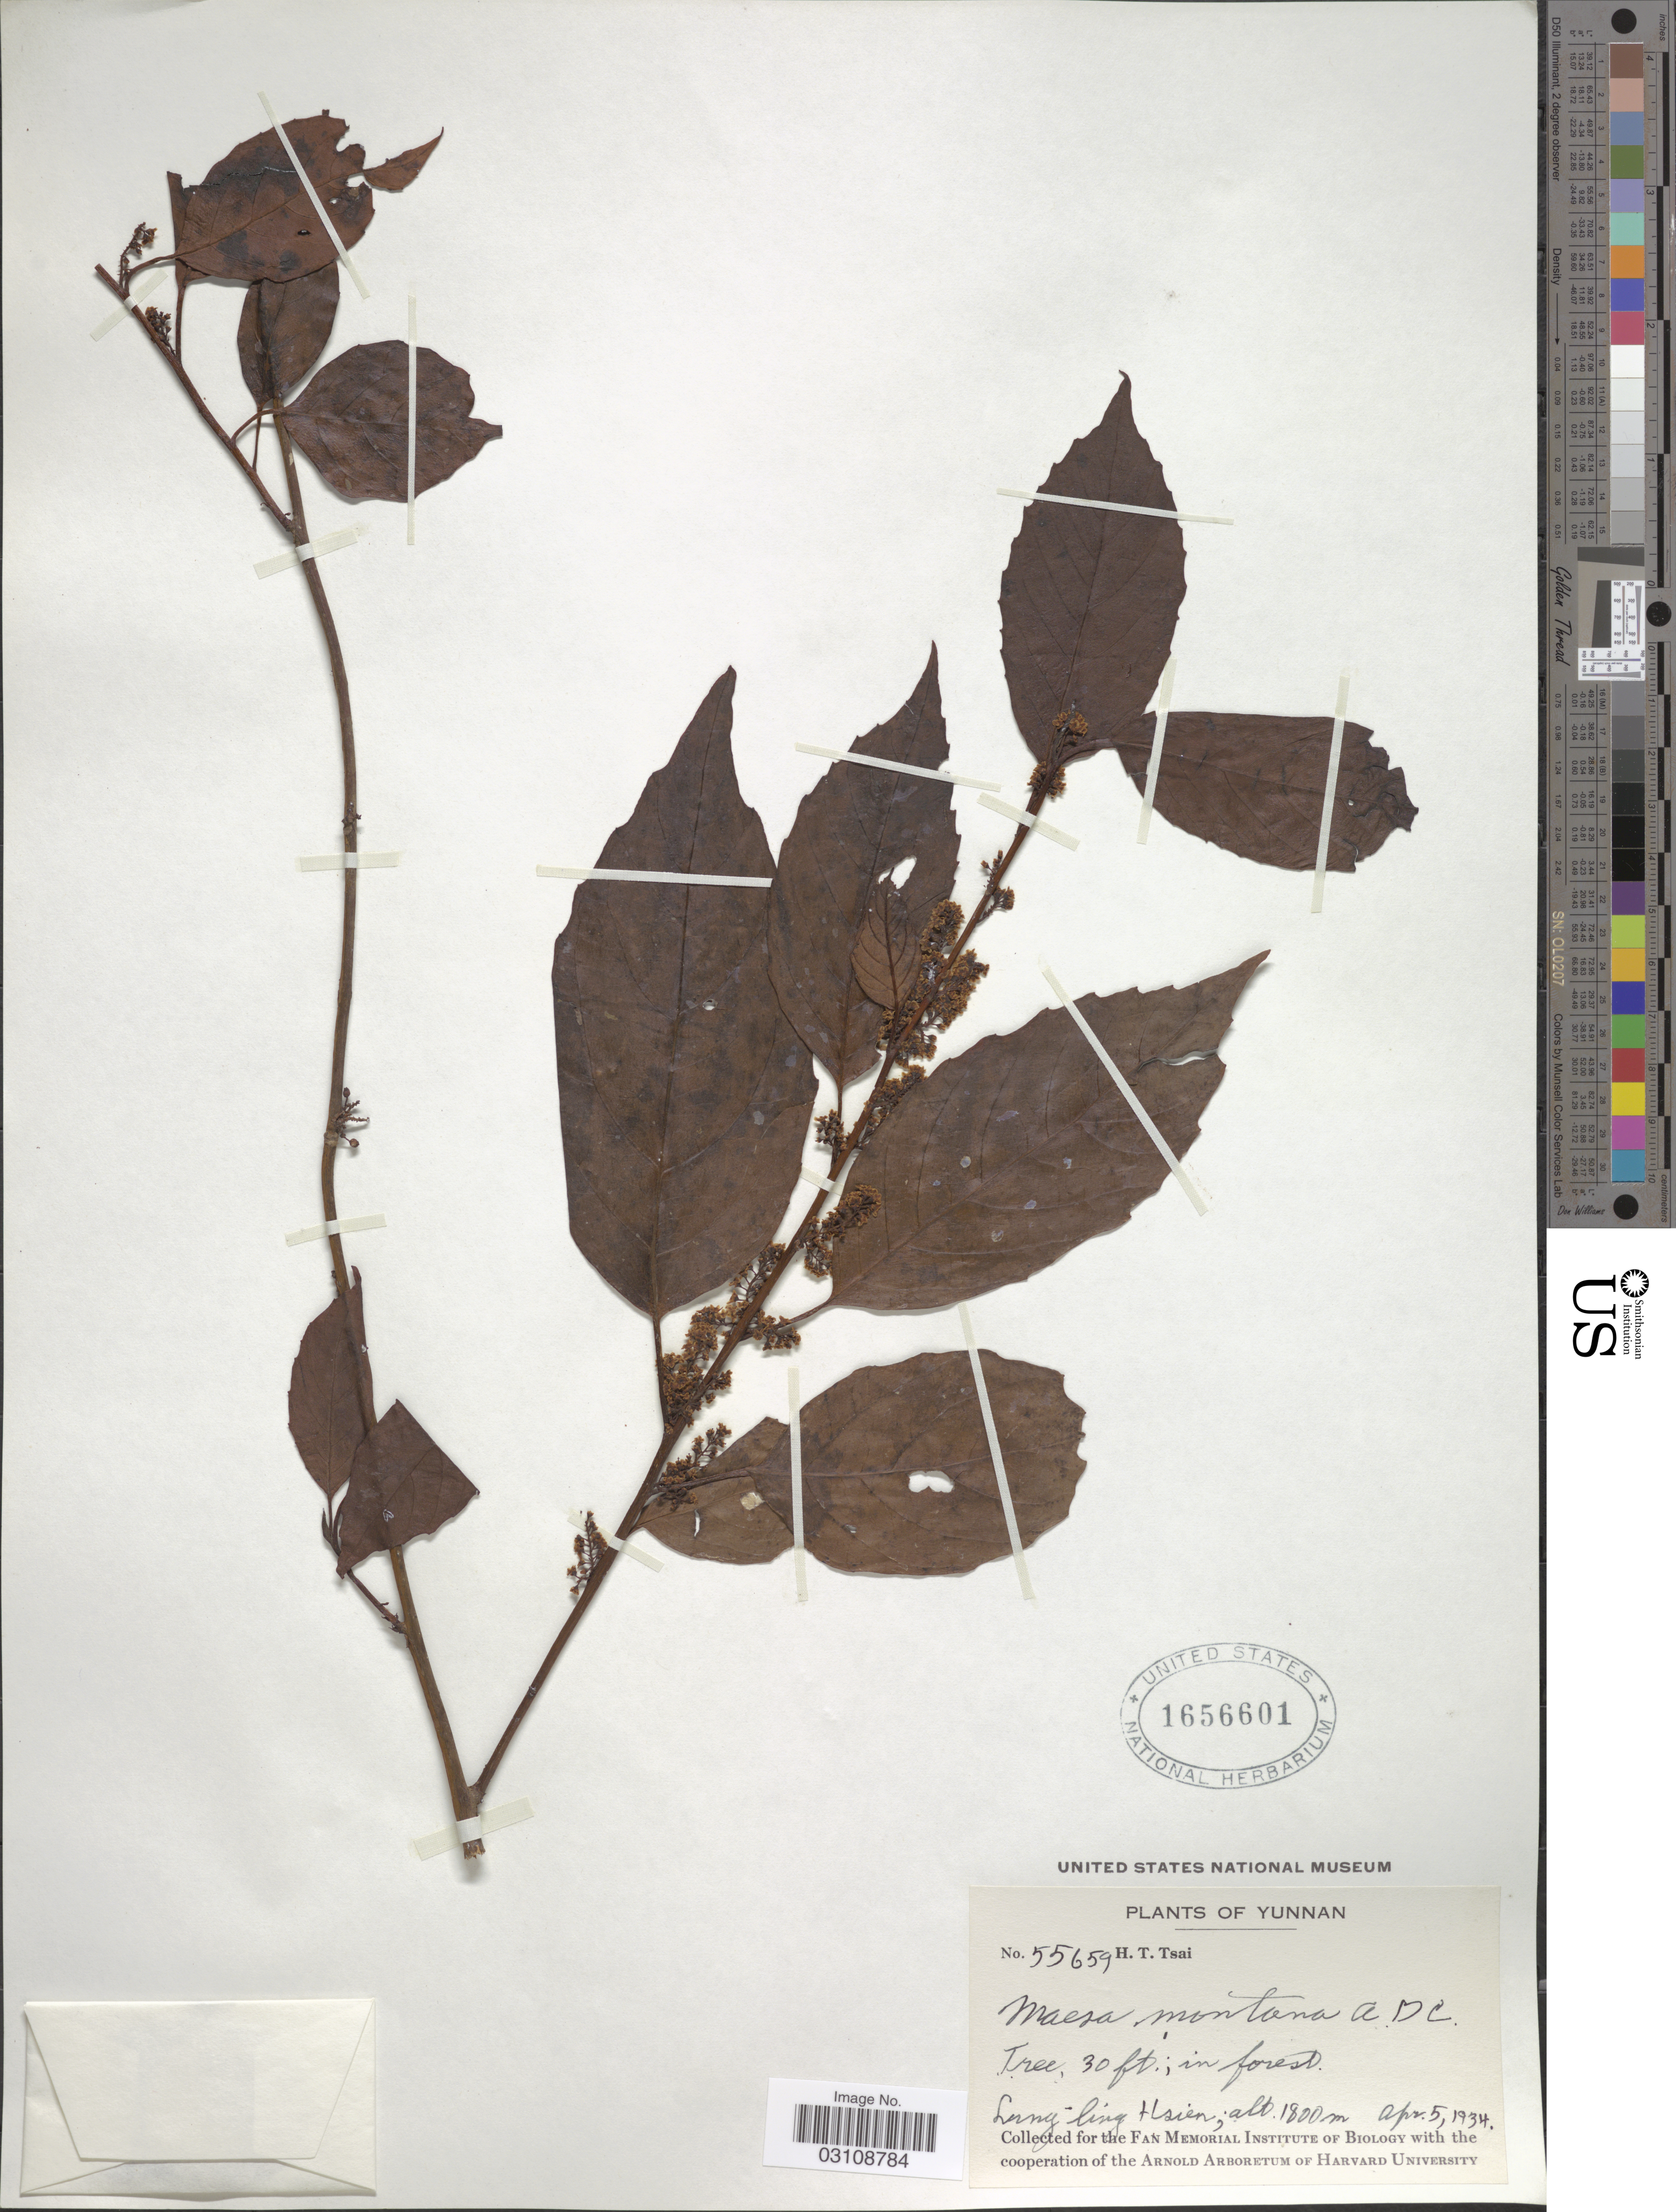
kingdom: Plantae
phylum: Tracheophyta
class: Magnoliopsida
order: Ericales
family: Primulaceae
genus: Maesa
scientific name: Maesa montana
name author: A. DC.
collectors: H. Tsai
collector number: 55659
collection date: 1934-04-05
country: China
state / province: Yunnan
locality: Lung-ling Hsien.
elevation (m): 1800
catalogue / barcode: US 1656601